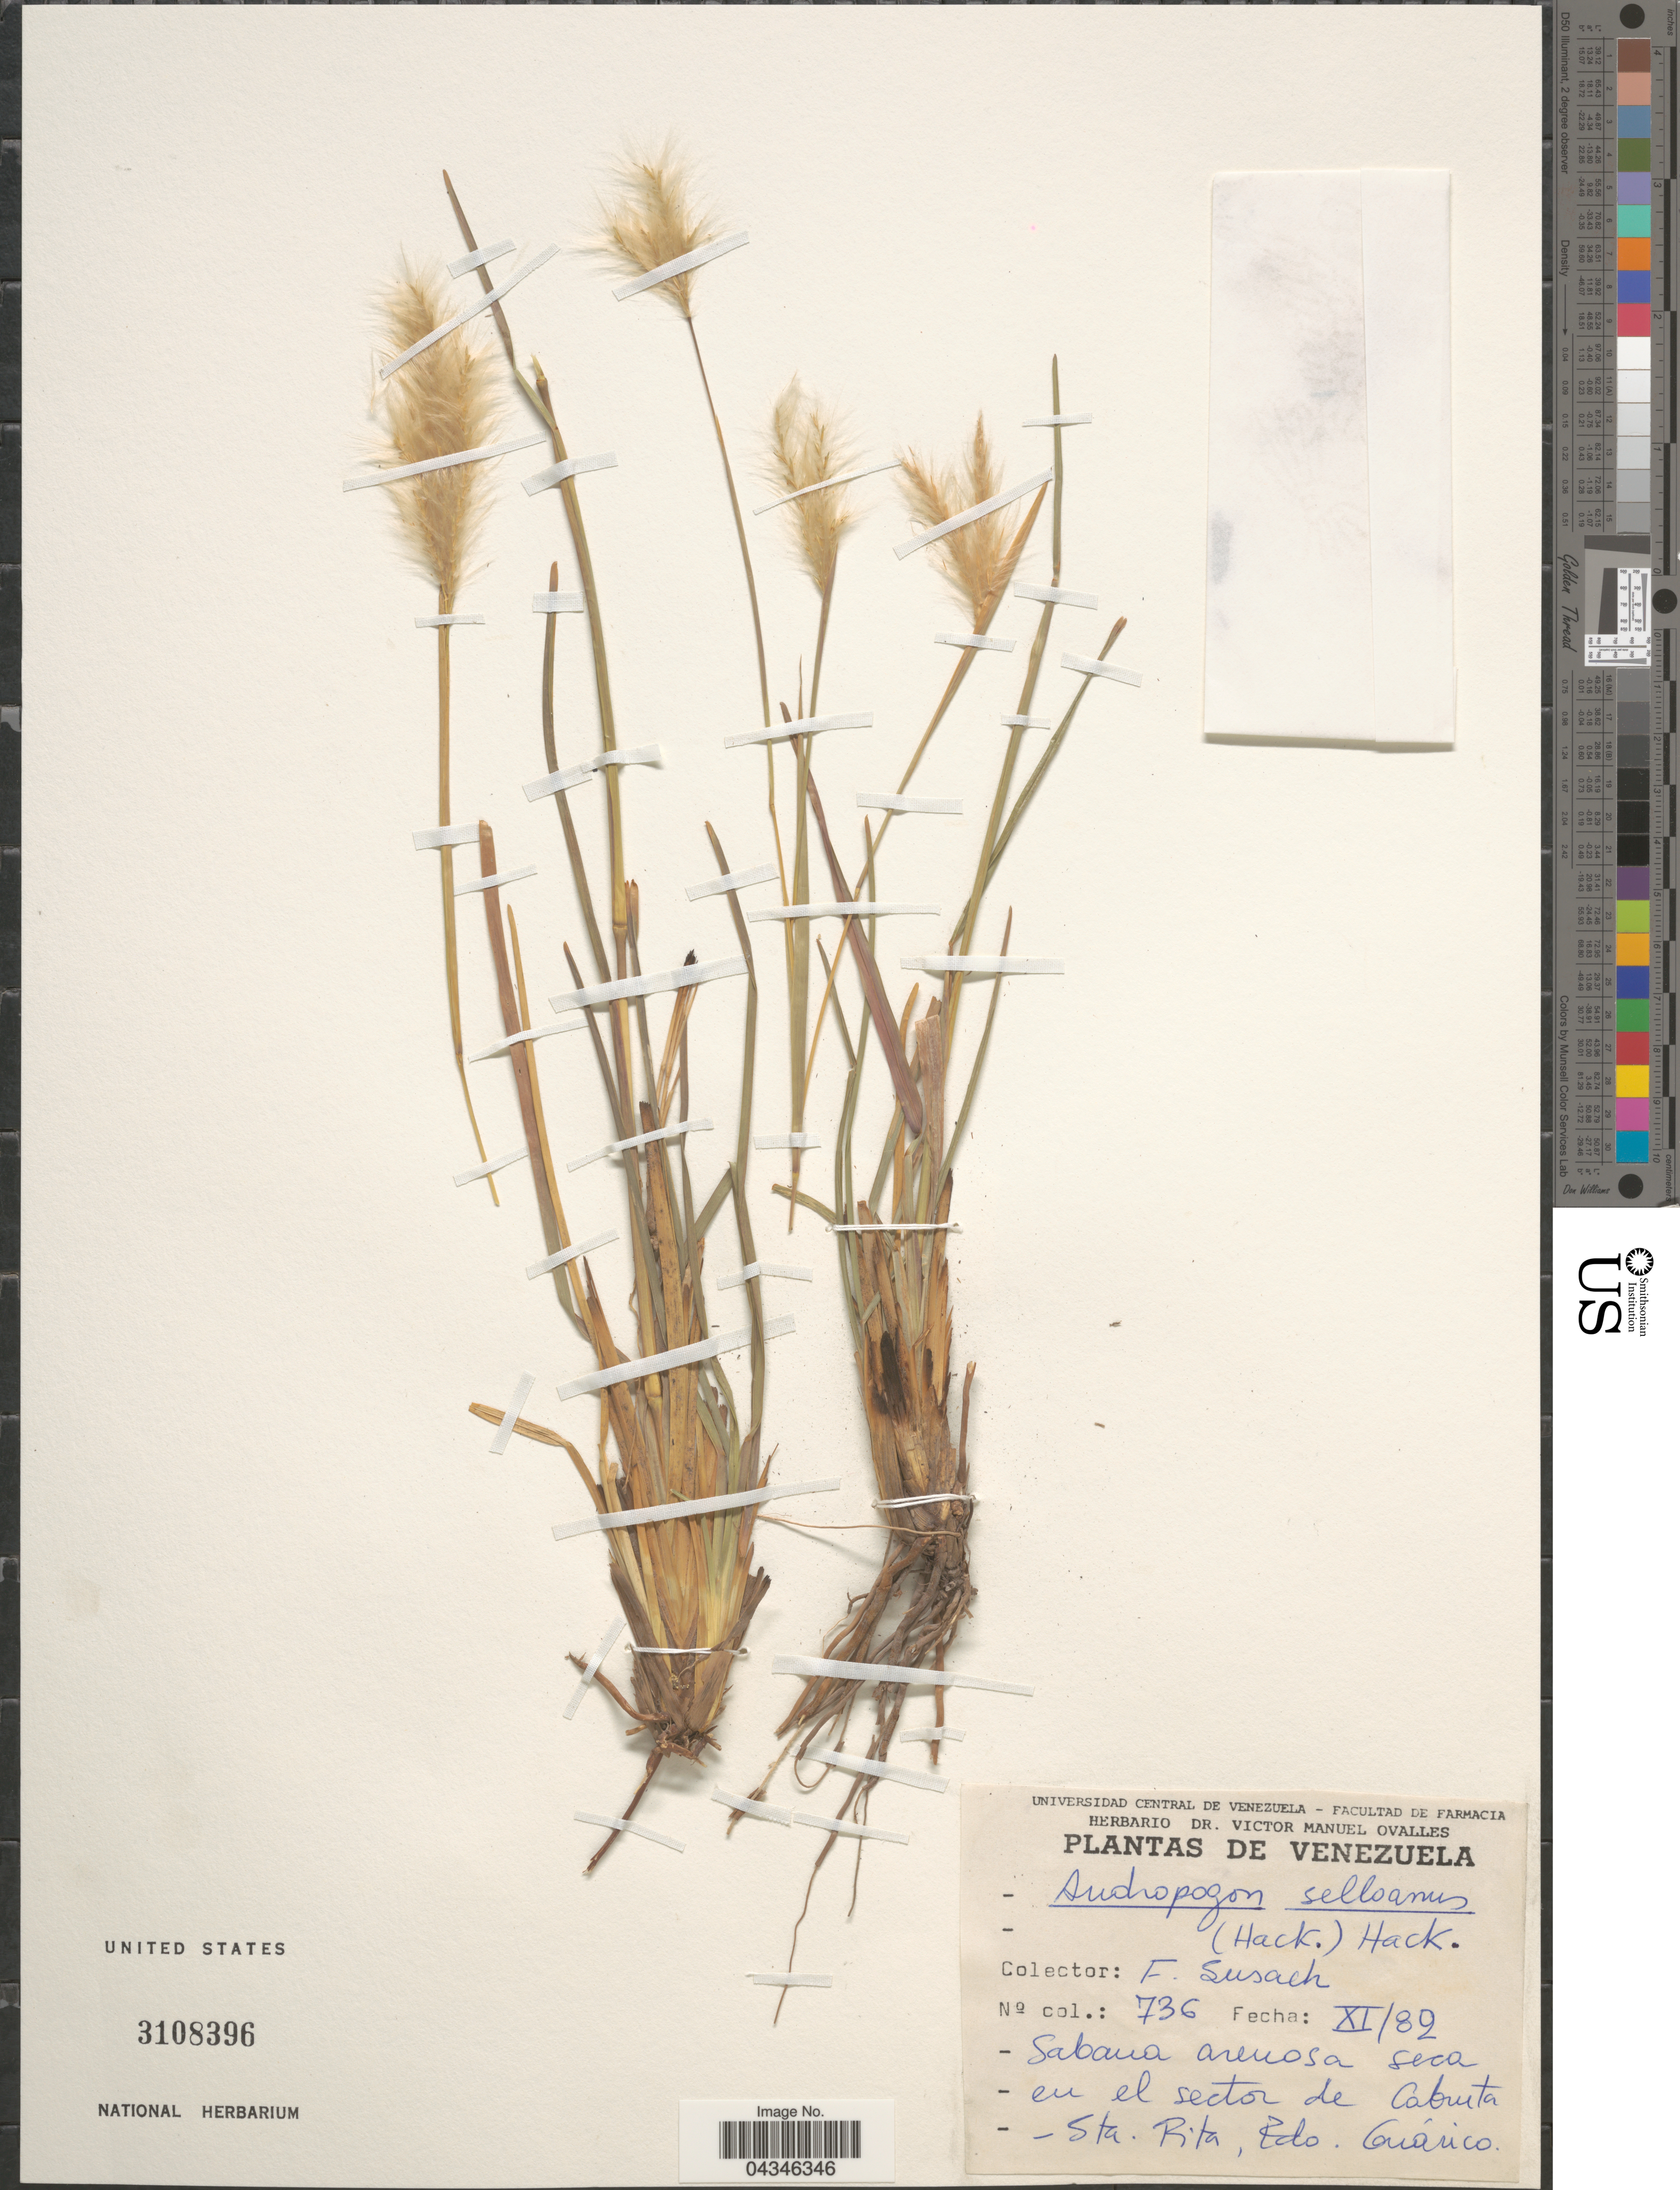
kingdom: Plantae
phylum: Tracheophyta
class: Liliopsida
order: Poales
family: Poaceae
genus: Andropogon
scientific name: Andropogon selloanus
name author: (Hack.) Hack.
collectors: F. Susach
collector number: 736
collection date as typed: Transcribed d/m/y: /11/82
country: Venezuela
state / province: Guarico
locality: En el sector de Cabruta. Sta. Rita.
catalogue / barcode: US 3108396